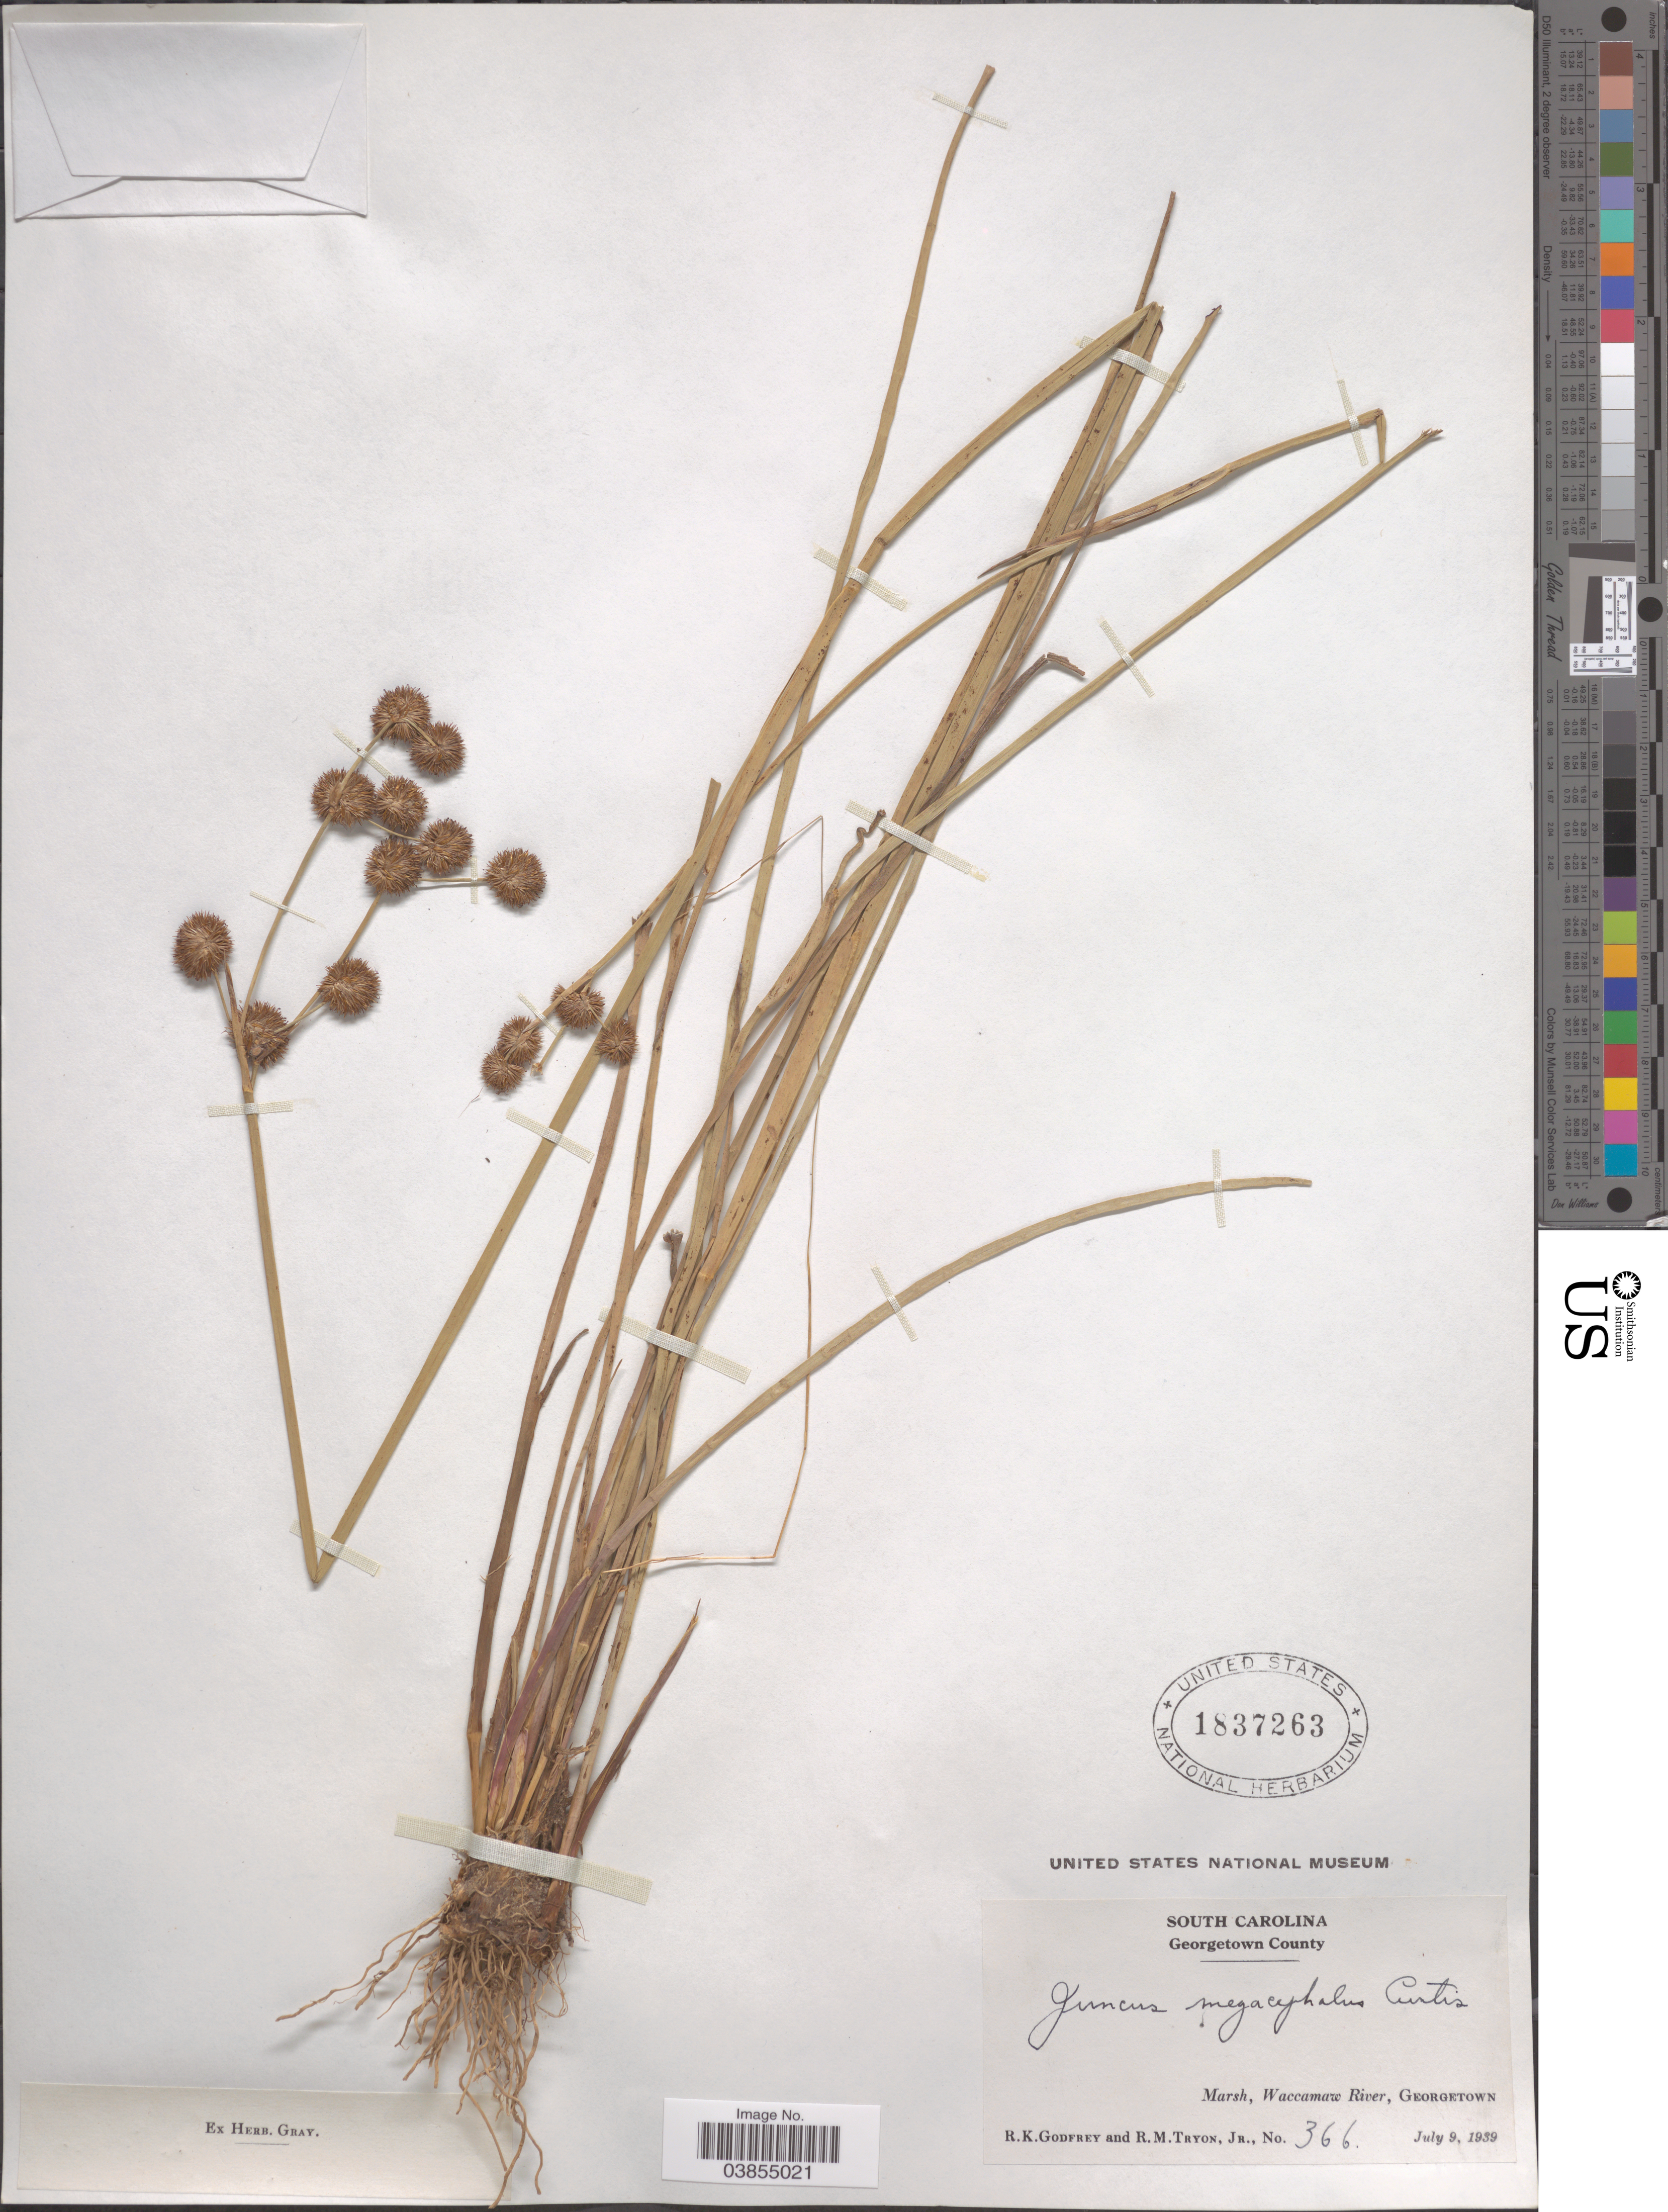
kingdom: Plantae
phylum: Tracheophyta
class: Liliopsida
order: Poales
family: Juncaceae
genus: Juncus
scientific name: Juncus megacephalus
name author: M.A. Curtis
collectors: R. K. Godfrey & R. Tryon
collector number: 366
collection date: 1939-06-09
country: United States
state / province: South Carolina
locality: Georgetown County. Marsh, Waccamaw River, Georgetown.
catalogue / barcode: US 1837263